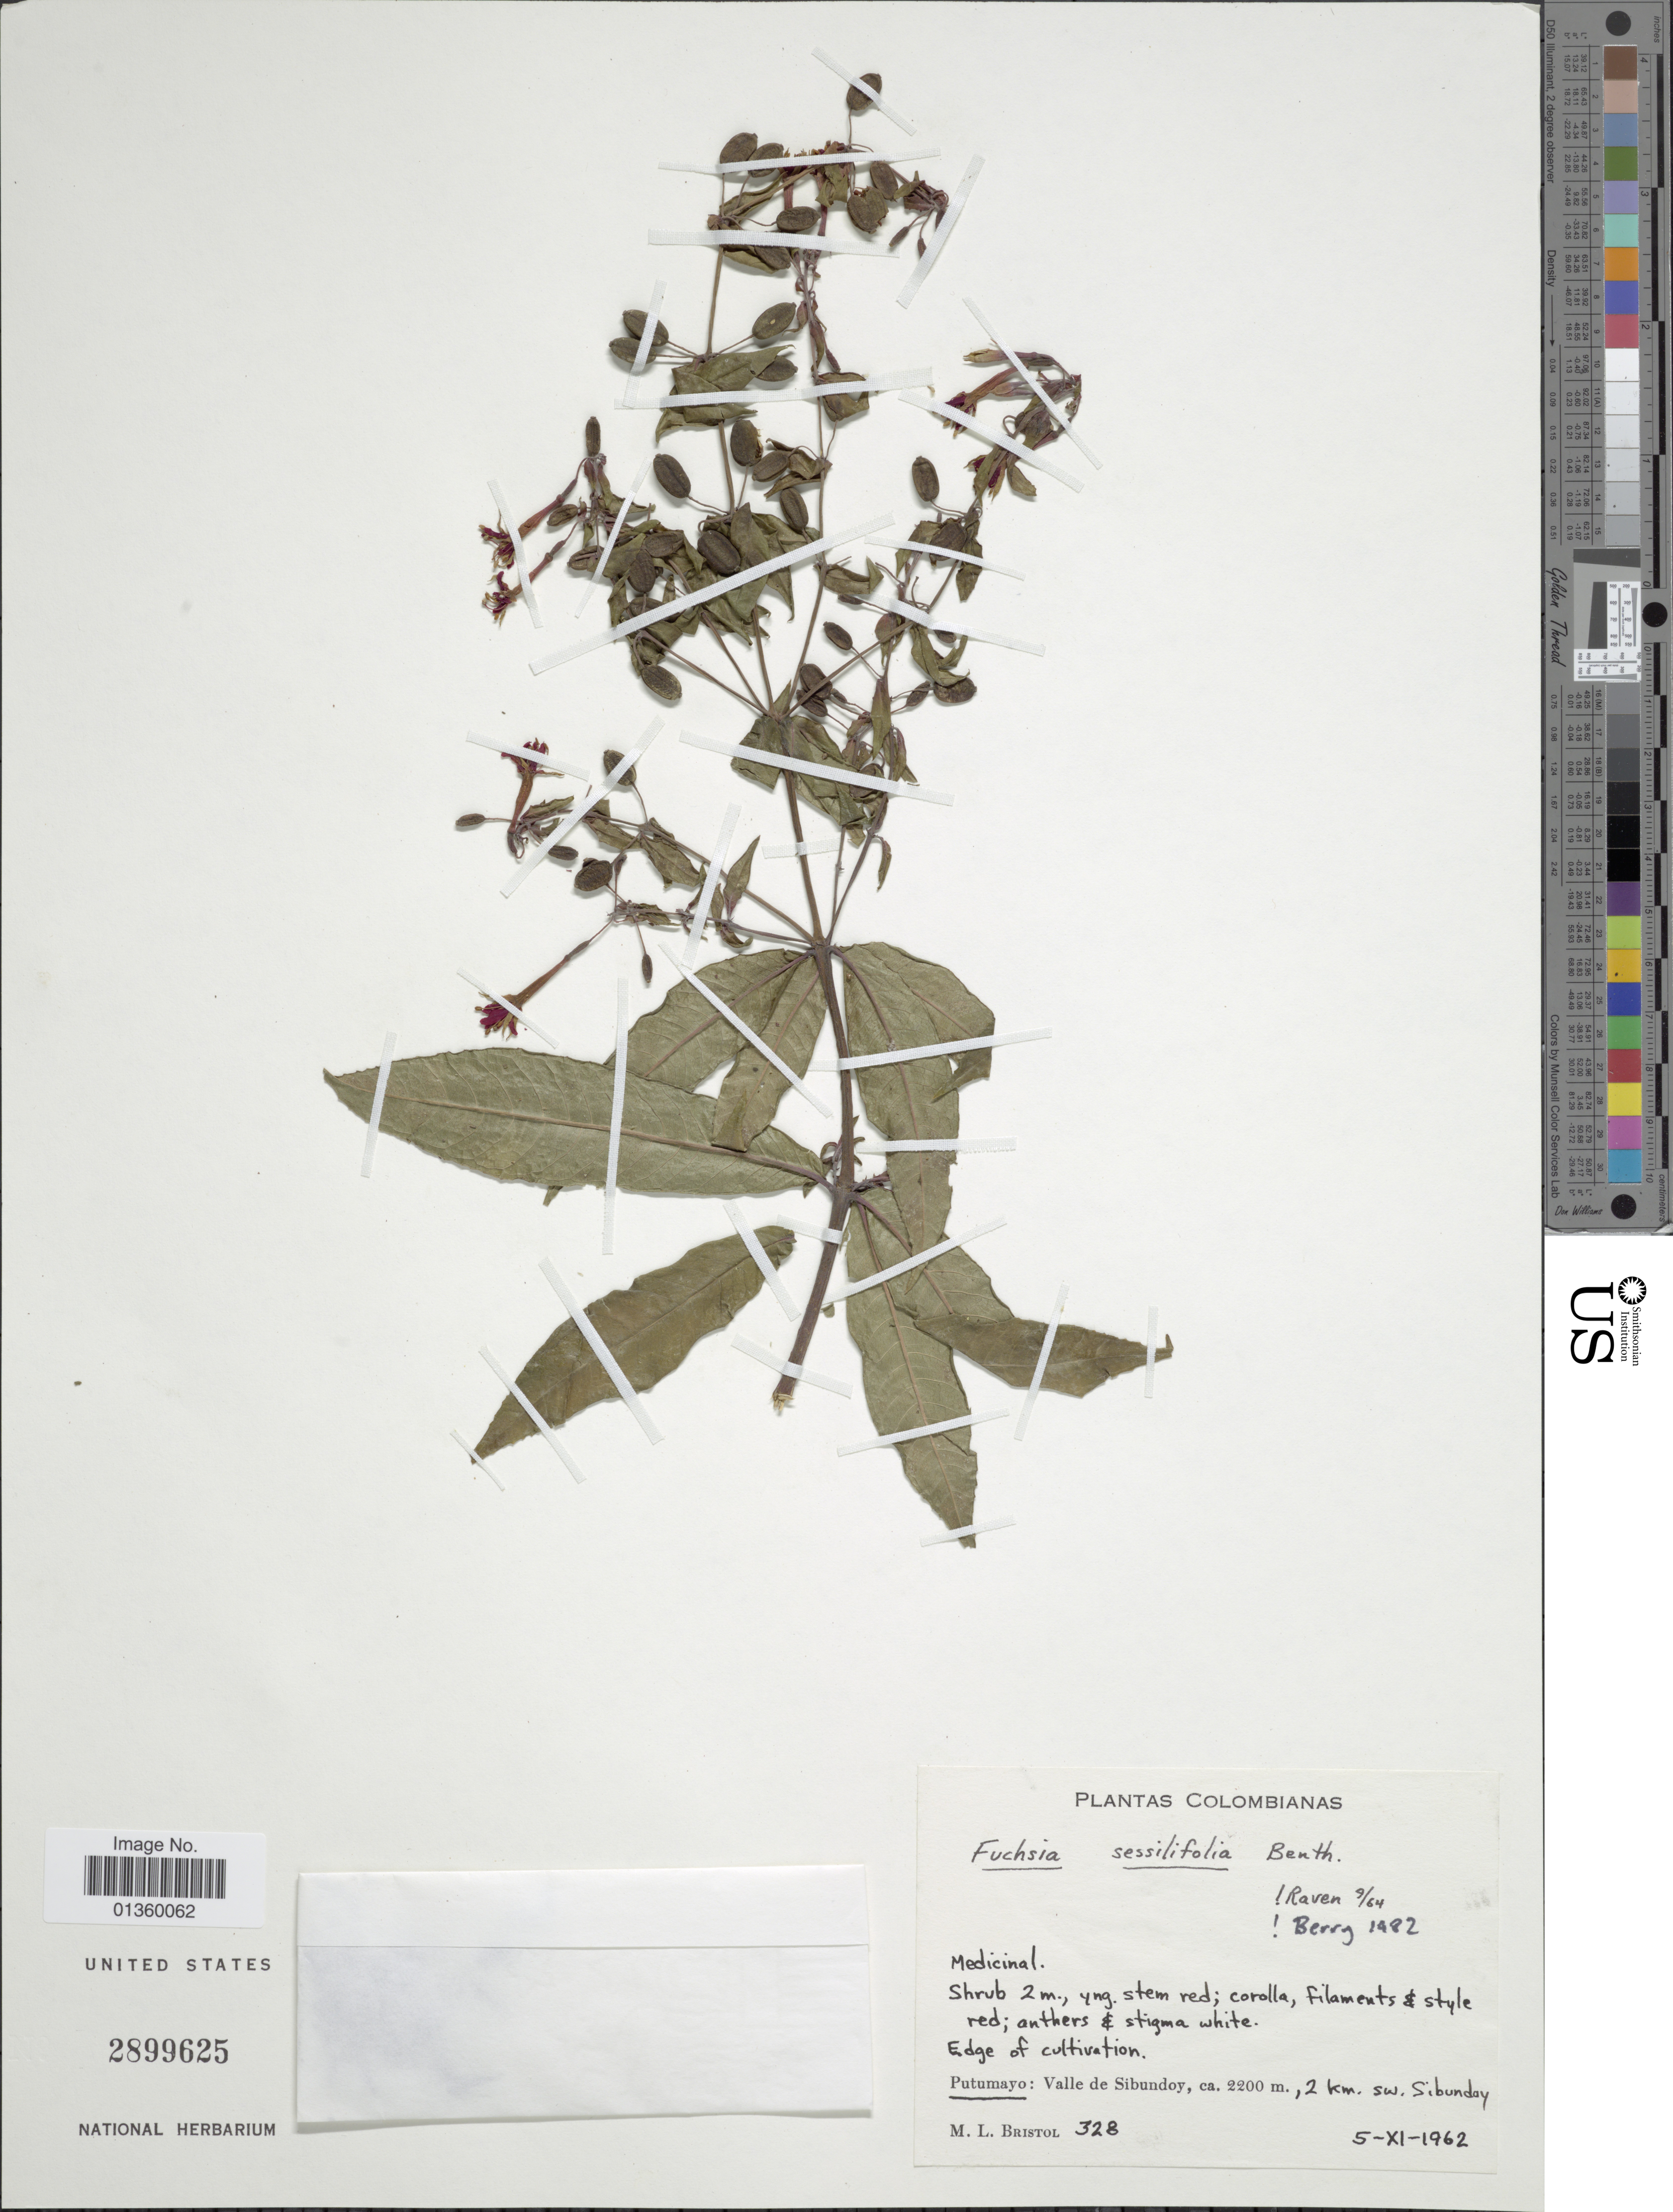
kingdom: Plantae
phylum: Tracheophyta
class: Magnoliopsida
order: Myrtales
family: Onagraceae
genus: Fuchsia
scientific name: Fuchsia sessilifolia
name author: Benth.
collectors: M. L. Bristol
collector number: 328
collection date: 1962-11-05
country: Colombia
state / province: Putumayo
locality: Valle de Sibundoy, 2 km. sw. of Sibundoy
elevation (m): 2200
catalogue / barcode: US 2899625